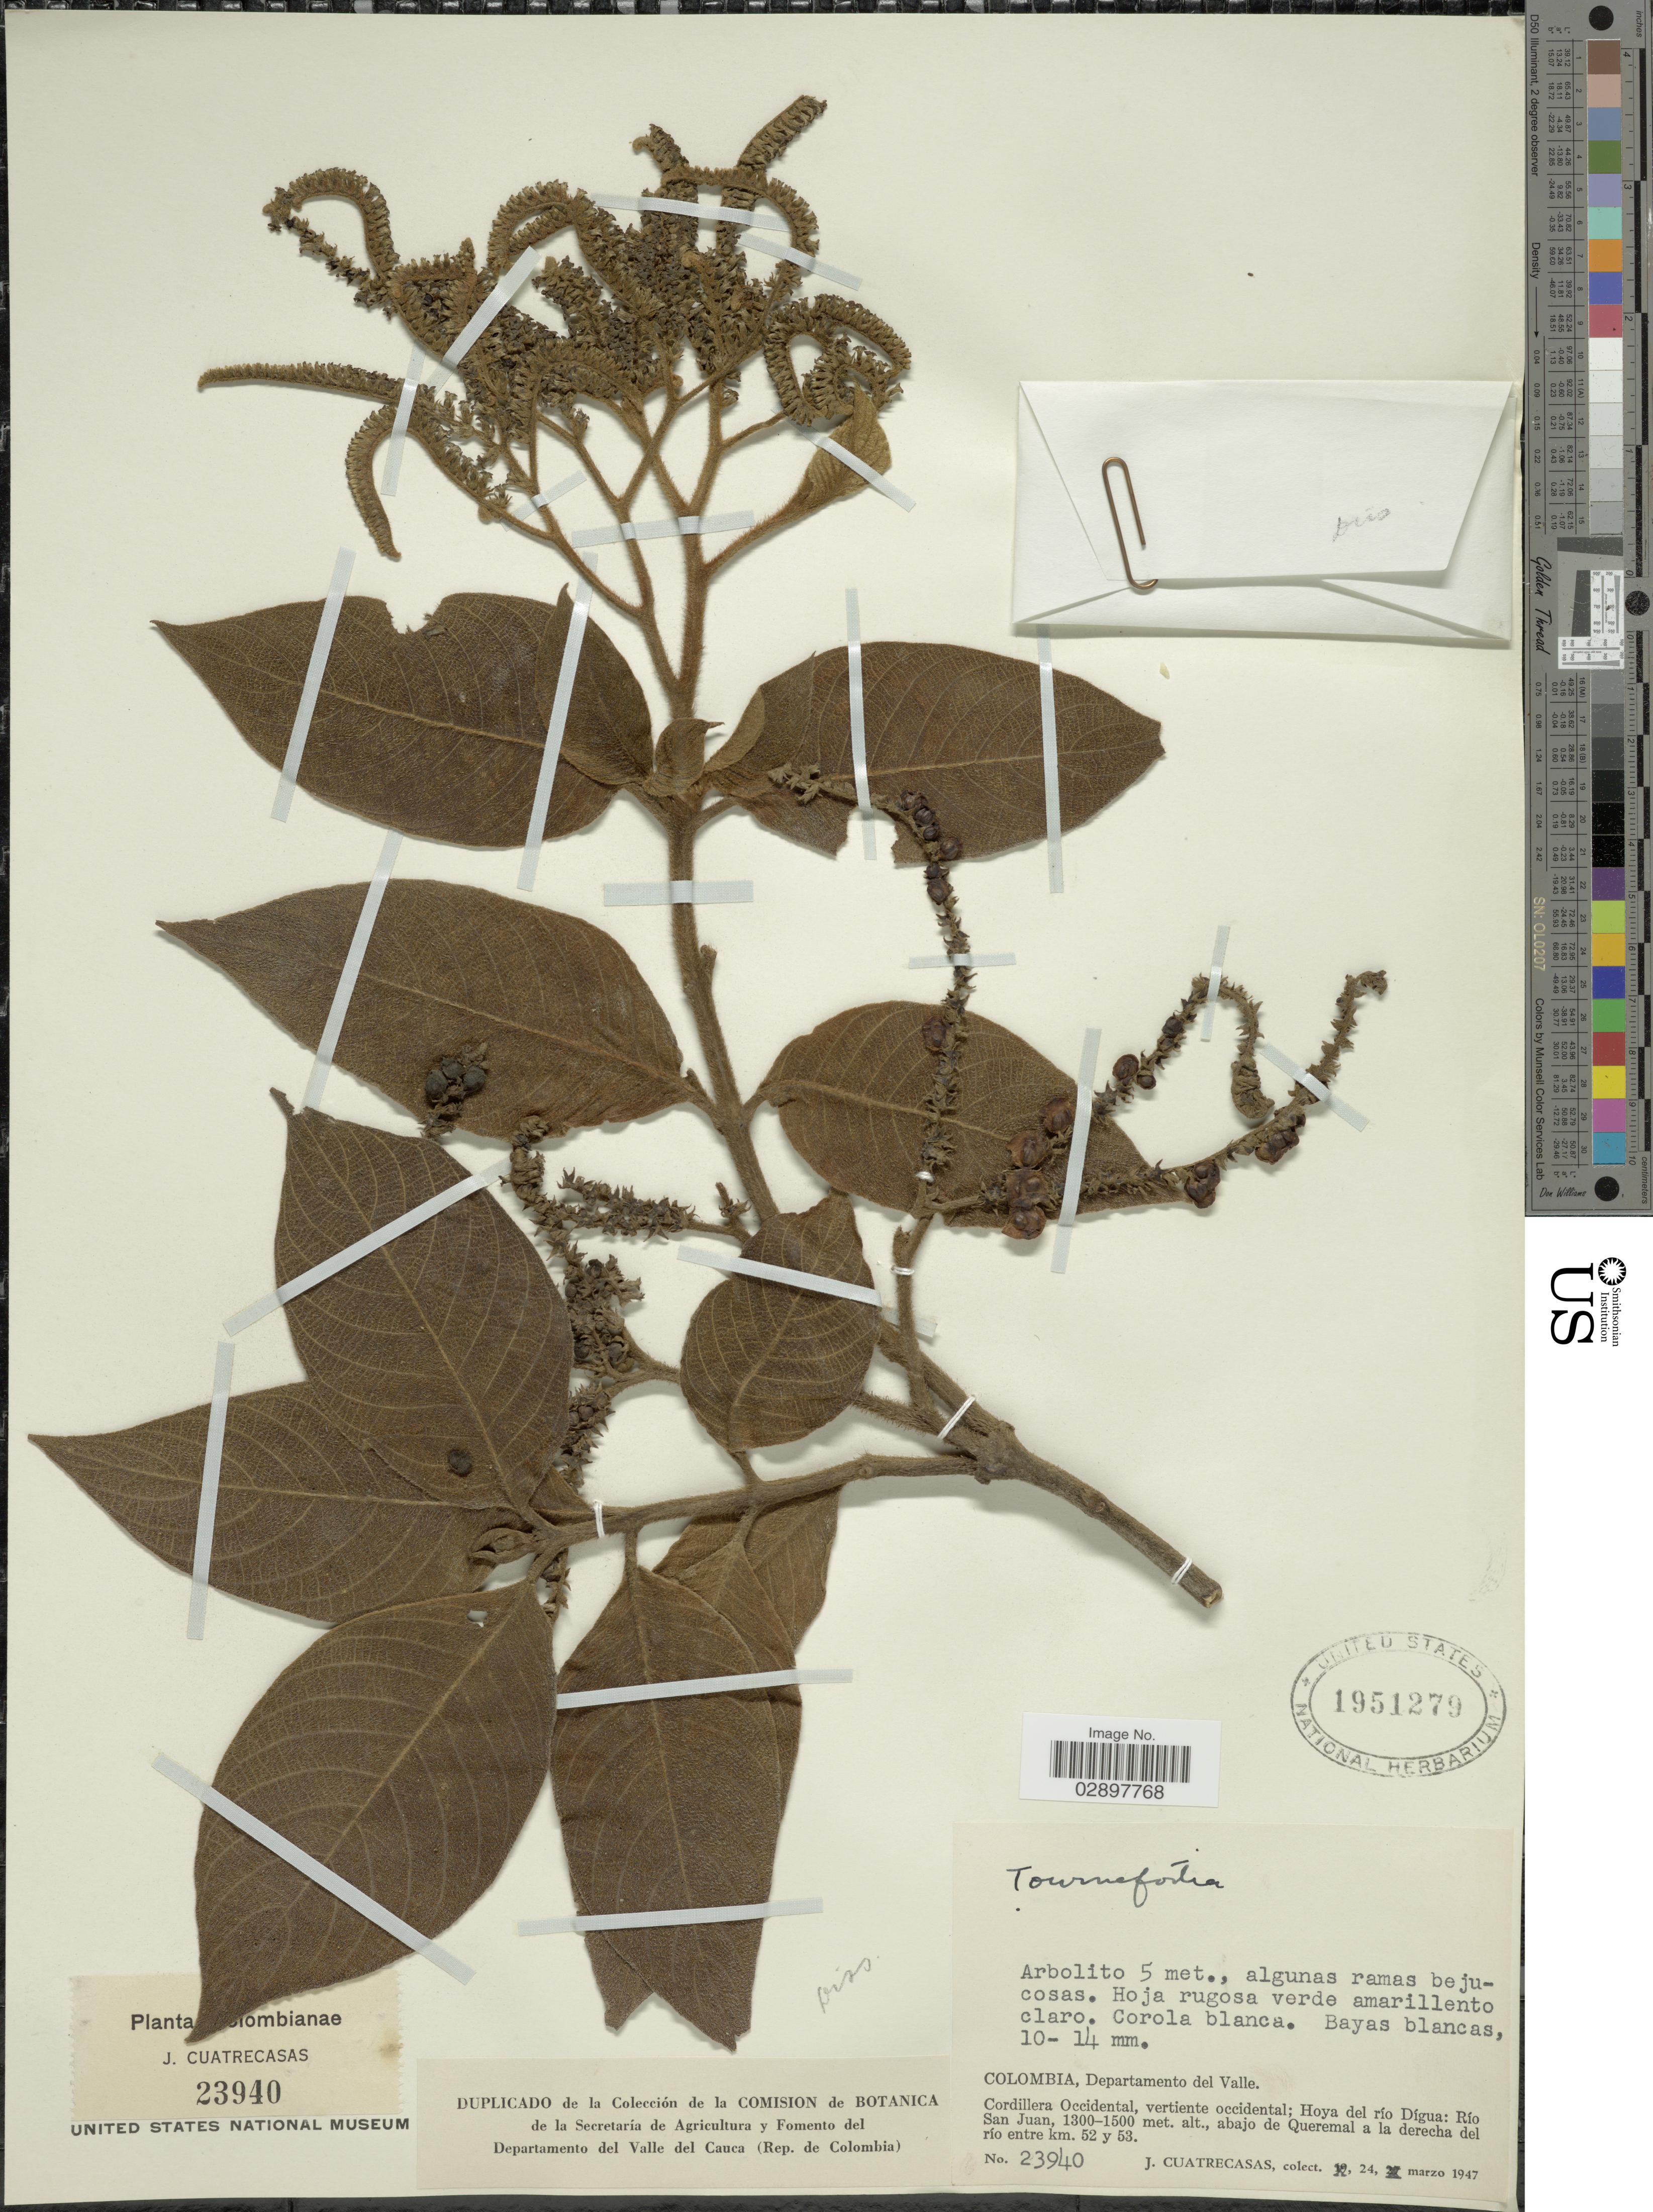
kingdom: Plantae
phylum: Tracheophyta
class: Magnoliopsida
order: Boraginales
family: Heliotropiaceae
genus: Tournefortia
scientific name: Tournefortia sp.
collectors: J. Cuatrecasas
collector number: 23940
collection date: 1947-03-24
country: Colombia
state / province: Valle del Cauca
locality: Departamento del Valle. Cordillera Occidental, vertiente occidental; Hoya del río Dígua: Río San Juan, abajo de Queremal a la derecha del río entre km. 52 y 53.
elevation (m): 1300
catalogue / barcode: US 1951279